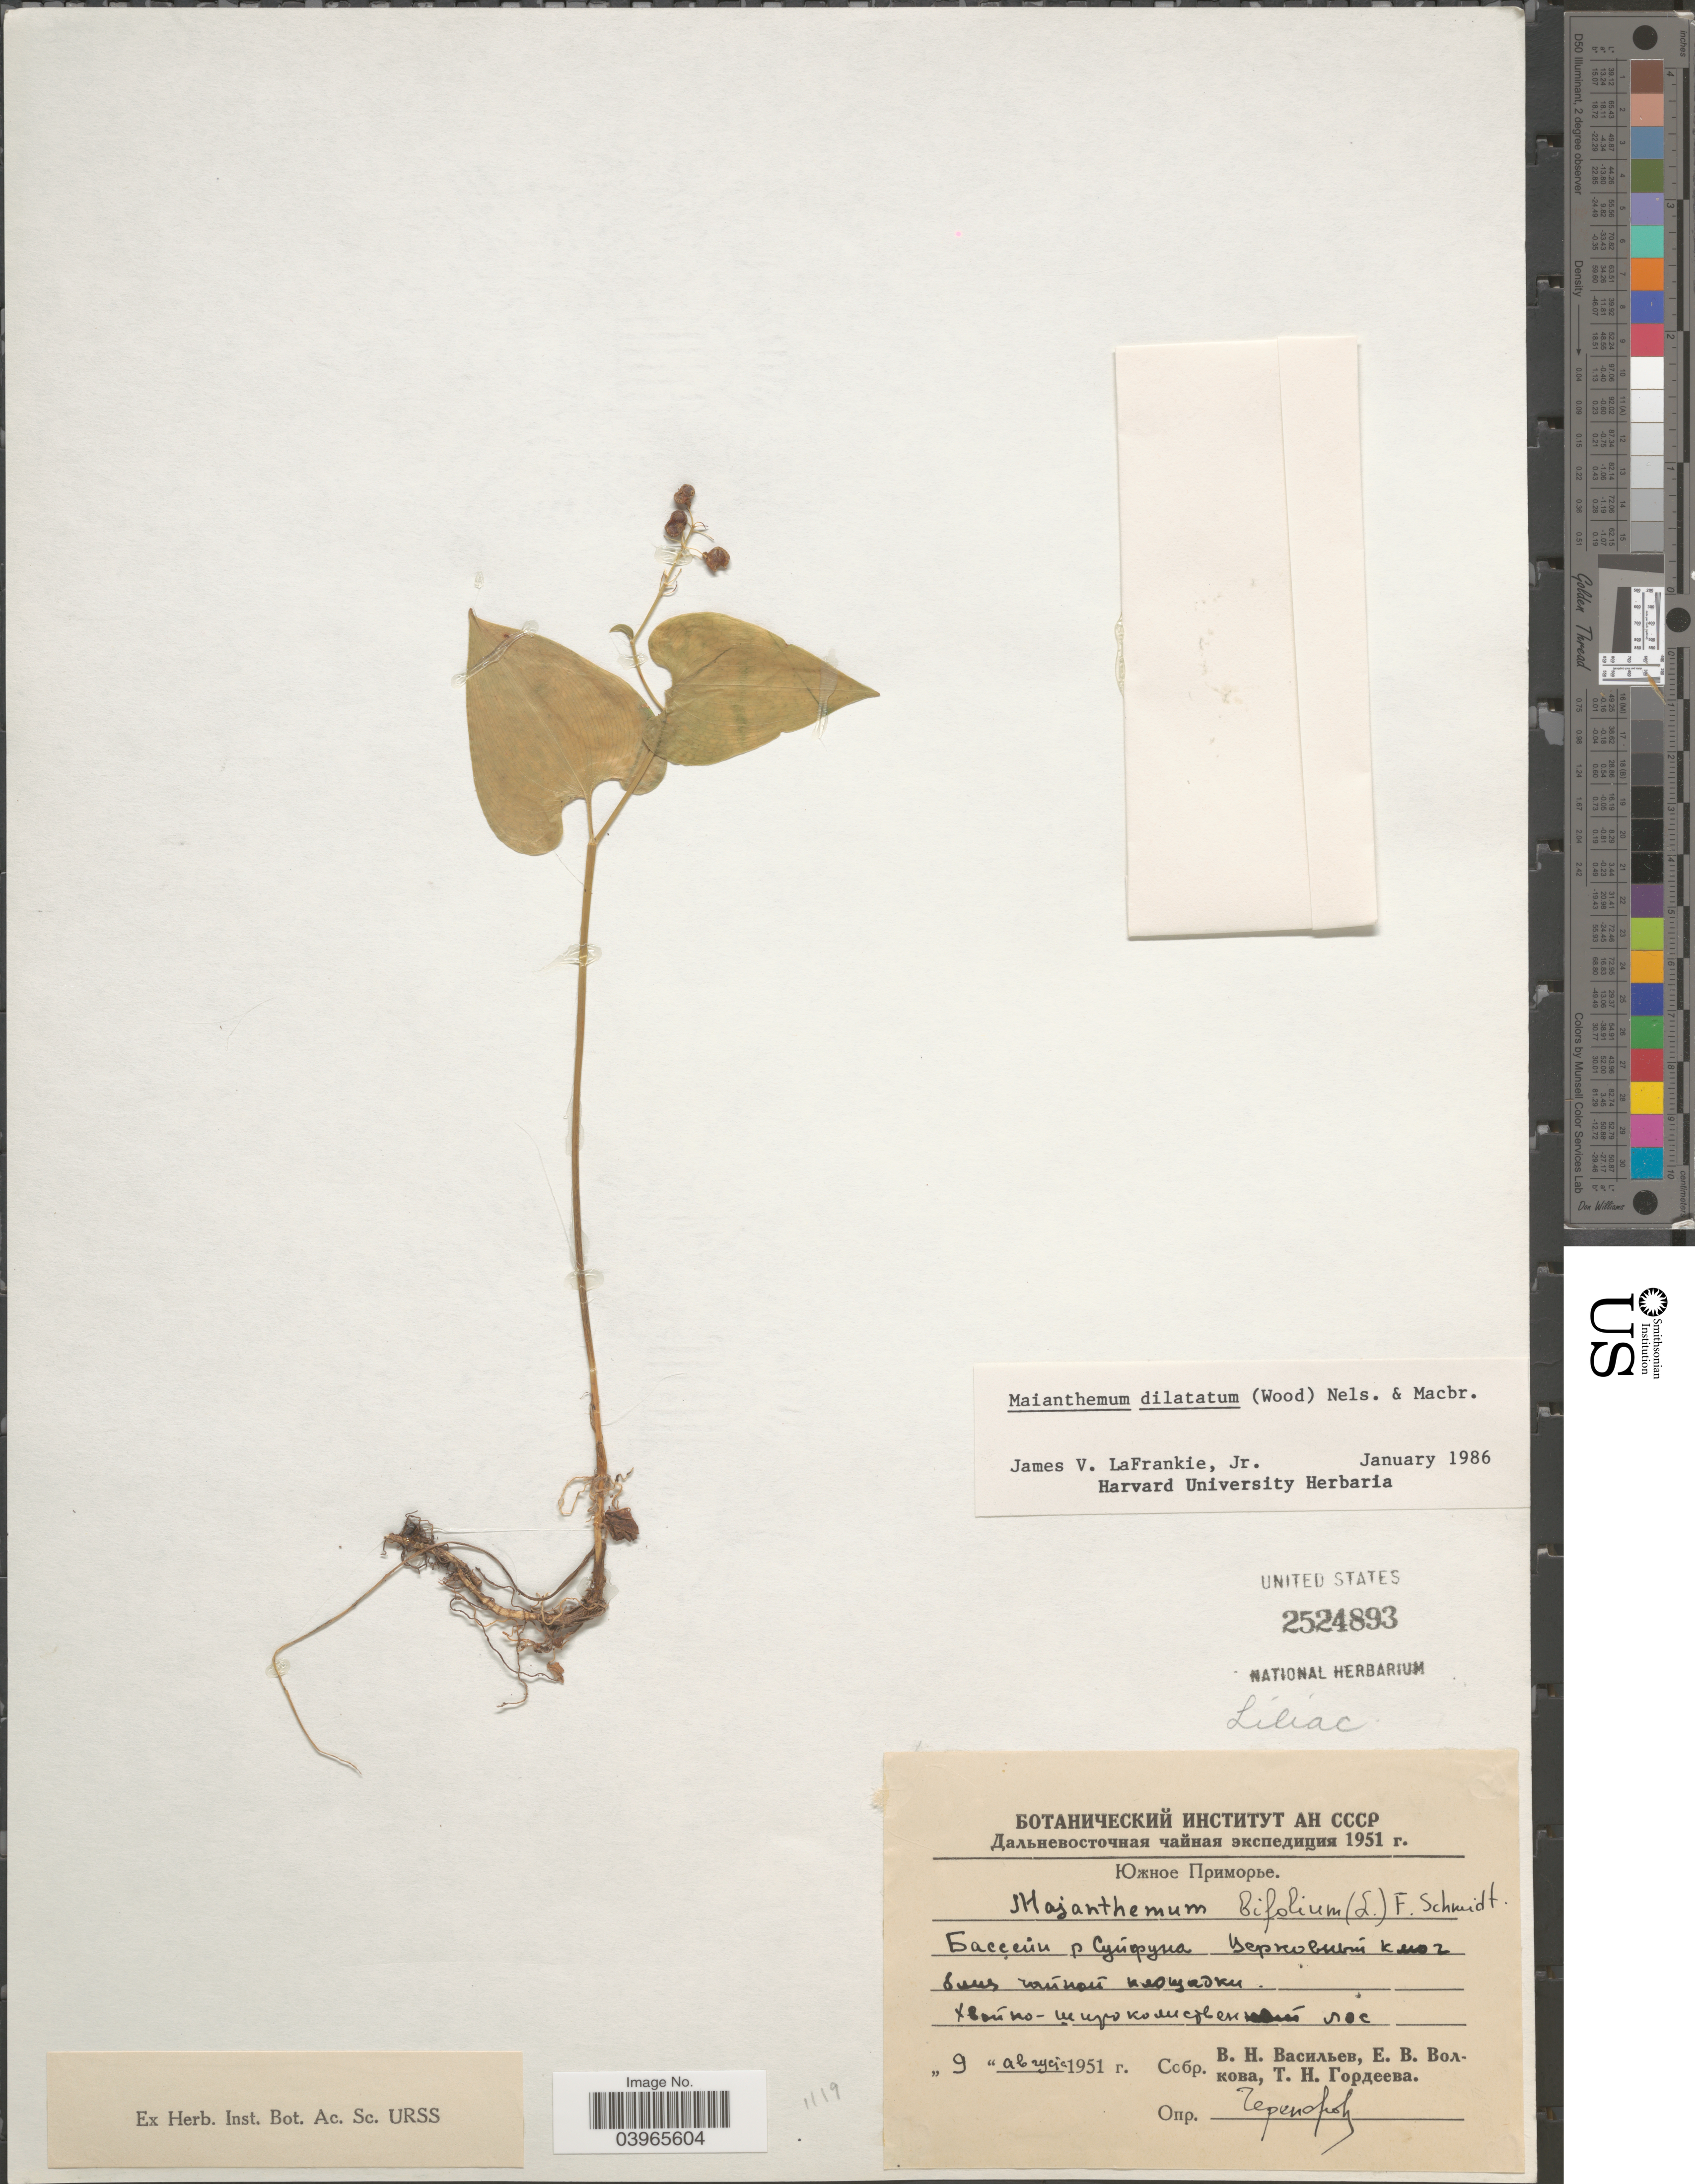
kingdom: Plantae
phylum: Tracheophyta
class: Liliopsida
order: Asparagales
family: Asparagaceae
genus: Maianthemum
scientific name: Maianthemum dilatatum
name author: (Alph. Wood) A. Nelson & J.F. Macbr.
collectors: V. Vasilev, E. V. Volkova & T. Gordeeva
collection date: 1951-04-09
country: Russian Federation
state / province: Primorsky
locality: Basin of river Suifun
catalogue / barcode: US 2524893